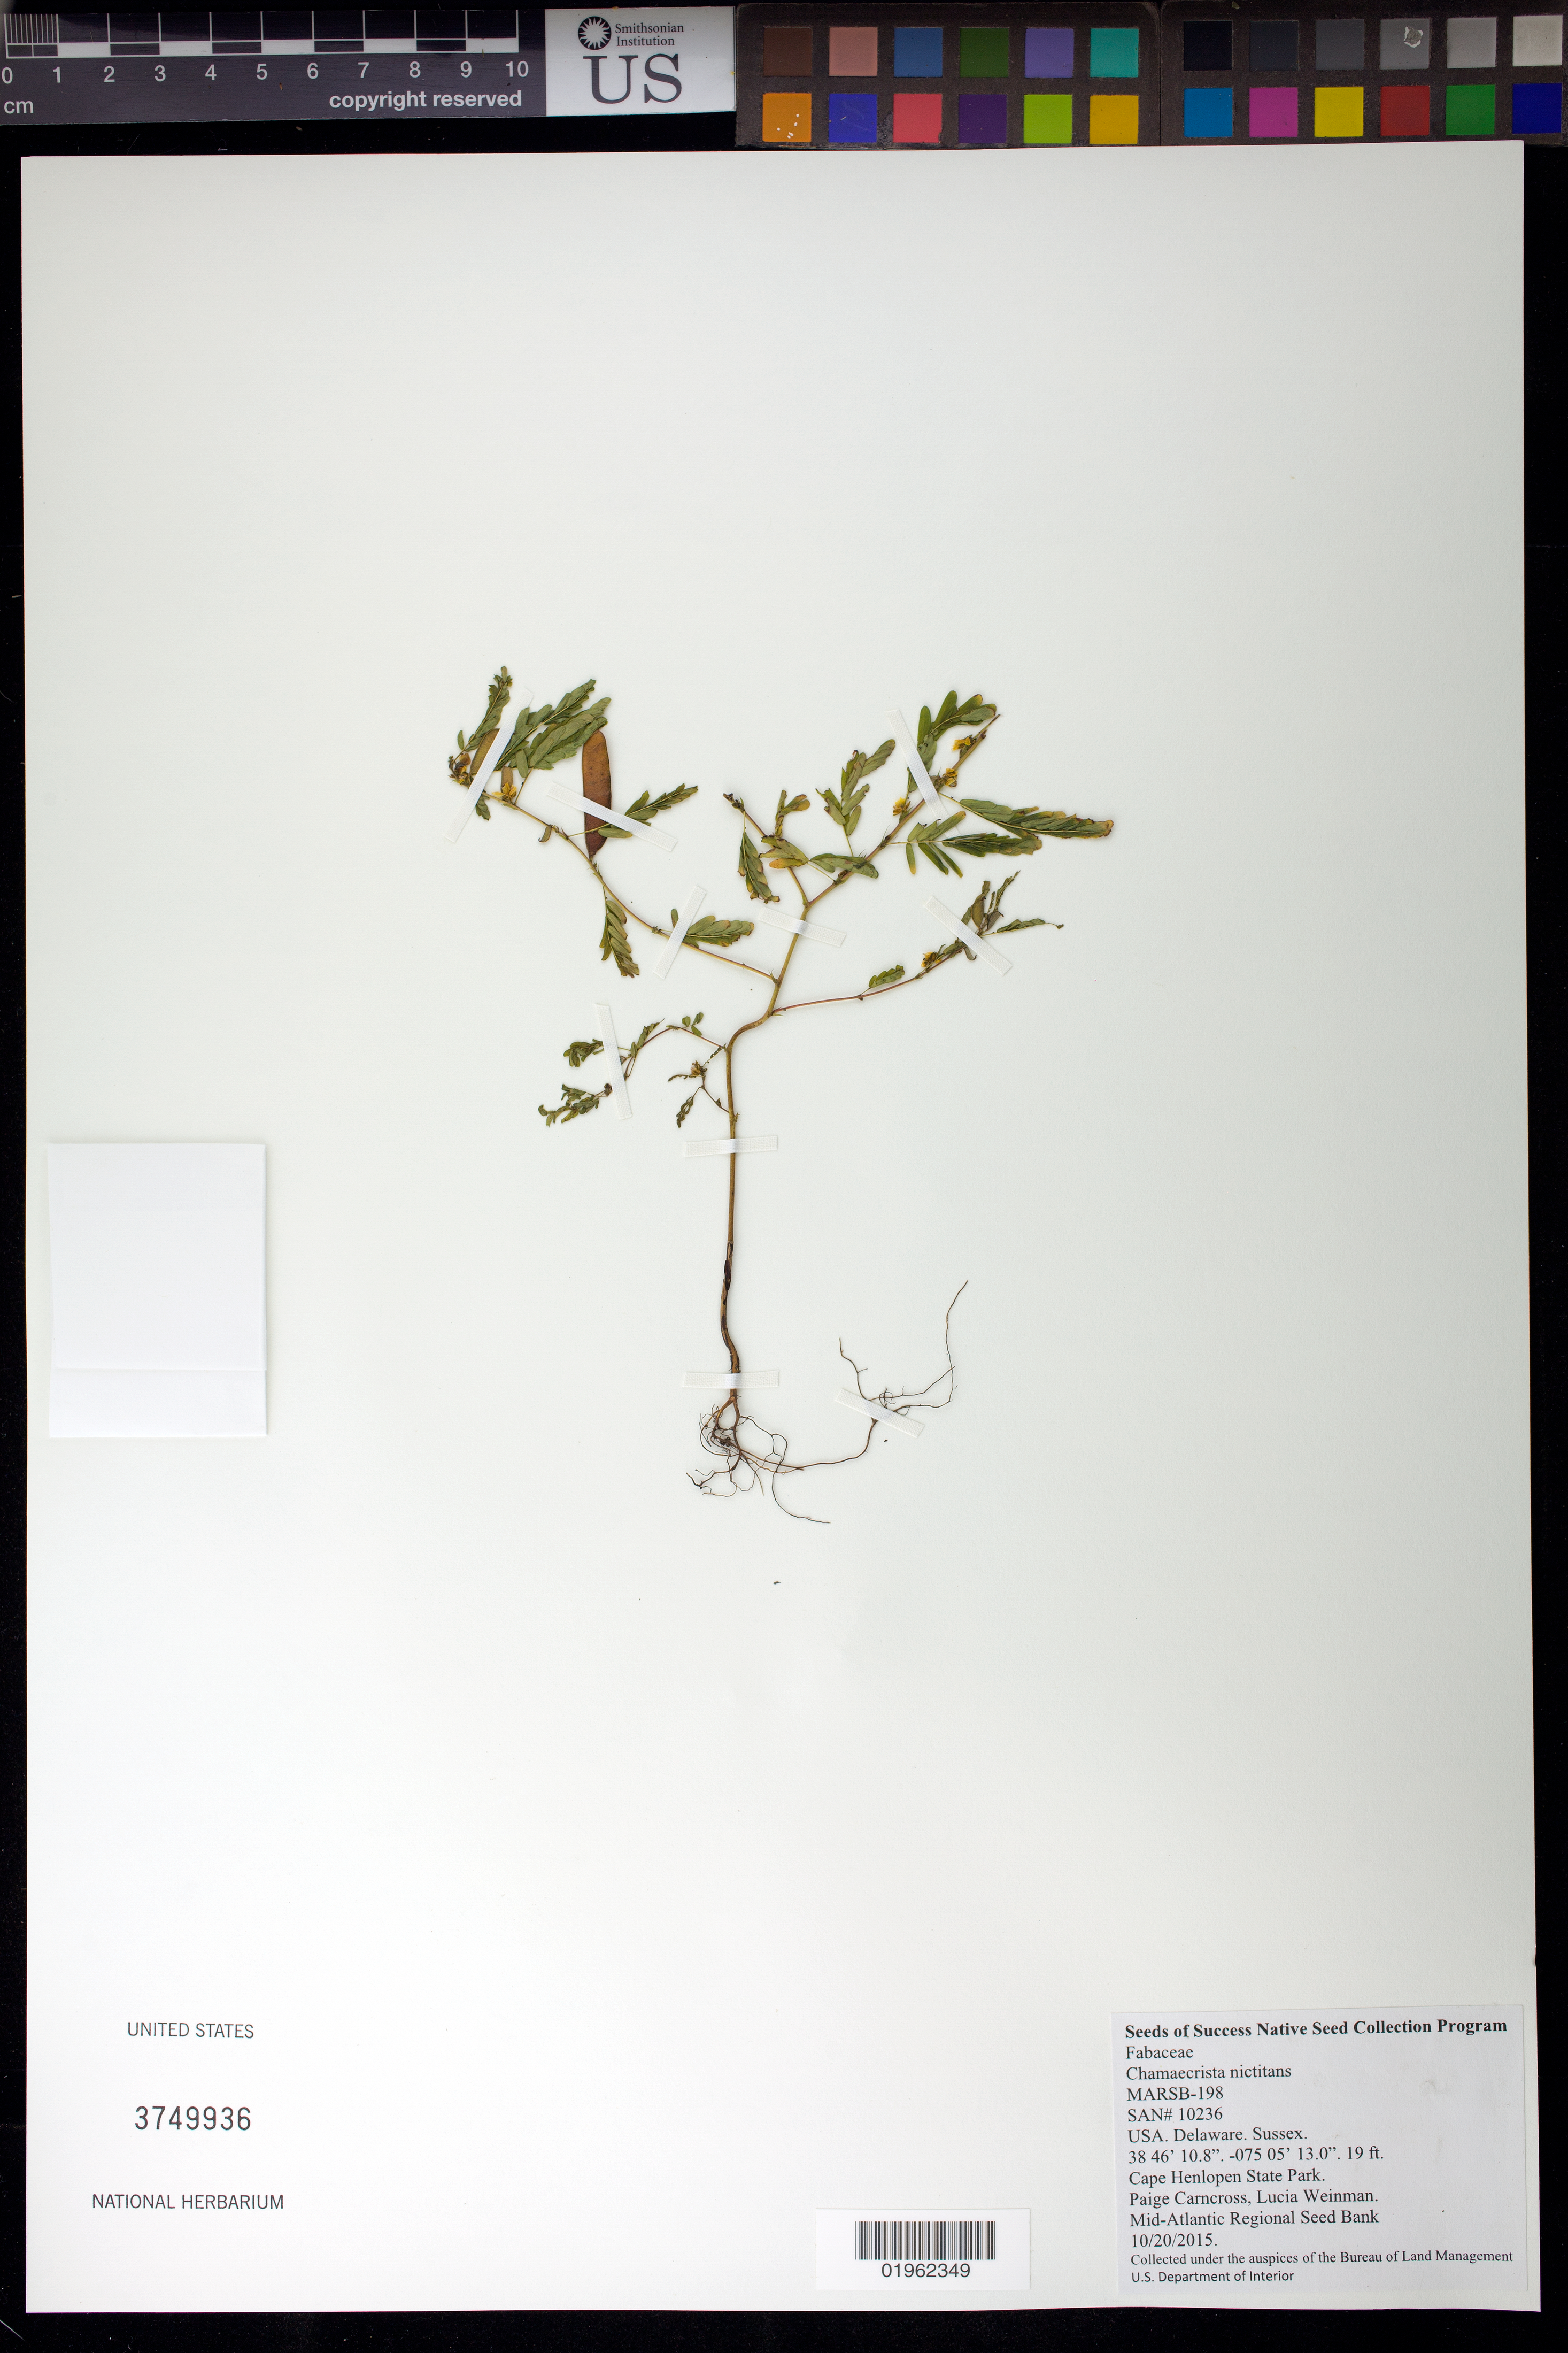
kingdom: Plantae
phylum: Tracheophyta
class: Magnoliopsida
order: Fabales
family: Fabaceae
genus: Chamaecrista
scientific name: Chamaecrista nictitans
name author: (L.) Moench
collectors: P. Carncross & L. Weinman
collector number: MARSB-198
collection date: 2015-10-20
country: United States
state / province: Delaware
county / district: Sussex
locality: Cape Henlopen State Park, Walking Dunes Trail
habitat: North Atlantic Maritime Scrub Forest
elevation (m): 6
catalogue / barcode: US 3749936